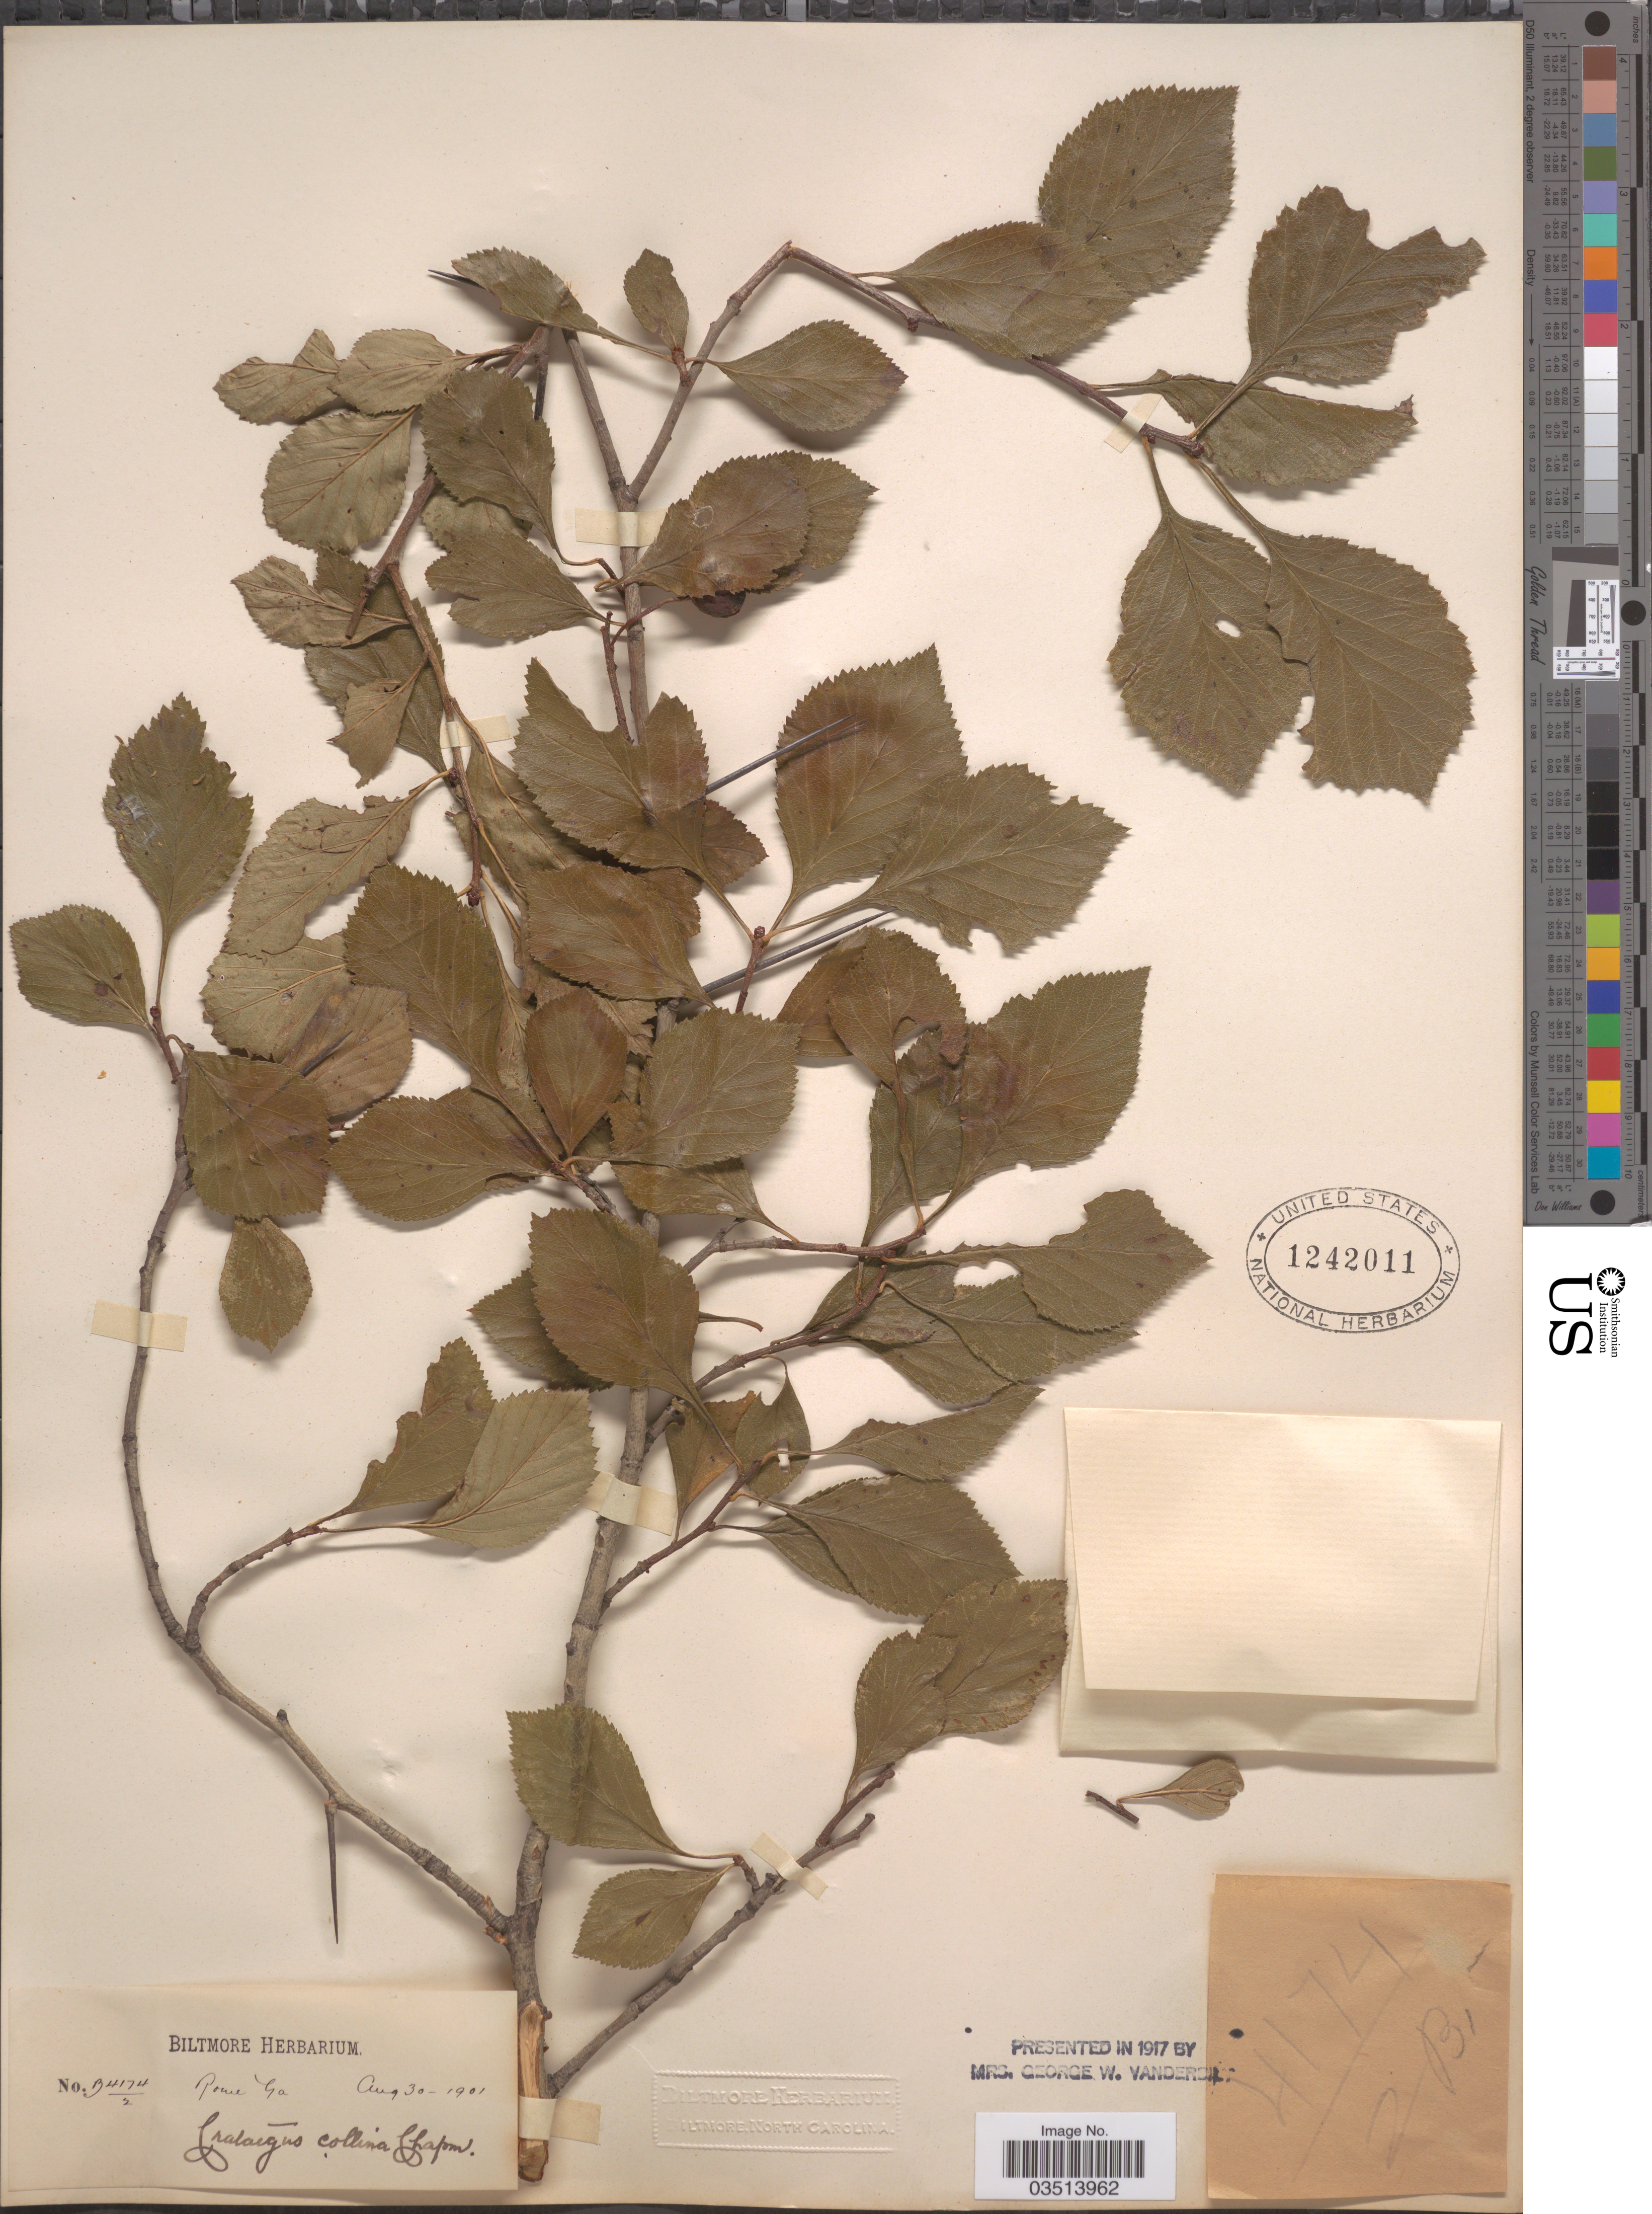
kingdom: Plantae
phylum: Tracheophyta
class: Magnoliopsida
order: Rosales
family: Rosaceae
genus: Crataegus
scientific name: Crataegus collina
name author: Chapm.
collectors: ex herb. Biltmore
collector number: B4174-2?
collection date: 1901-08-30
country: United States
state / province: Georgia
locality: Rome.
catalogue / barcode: US 1242011